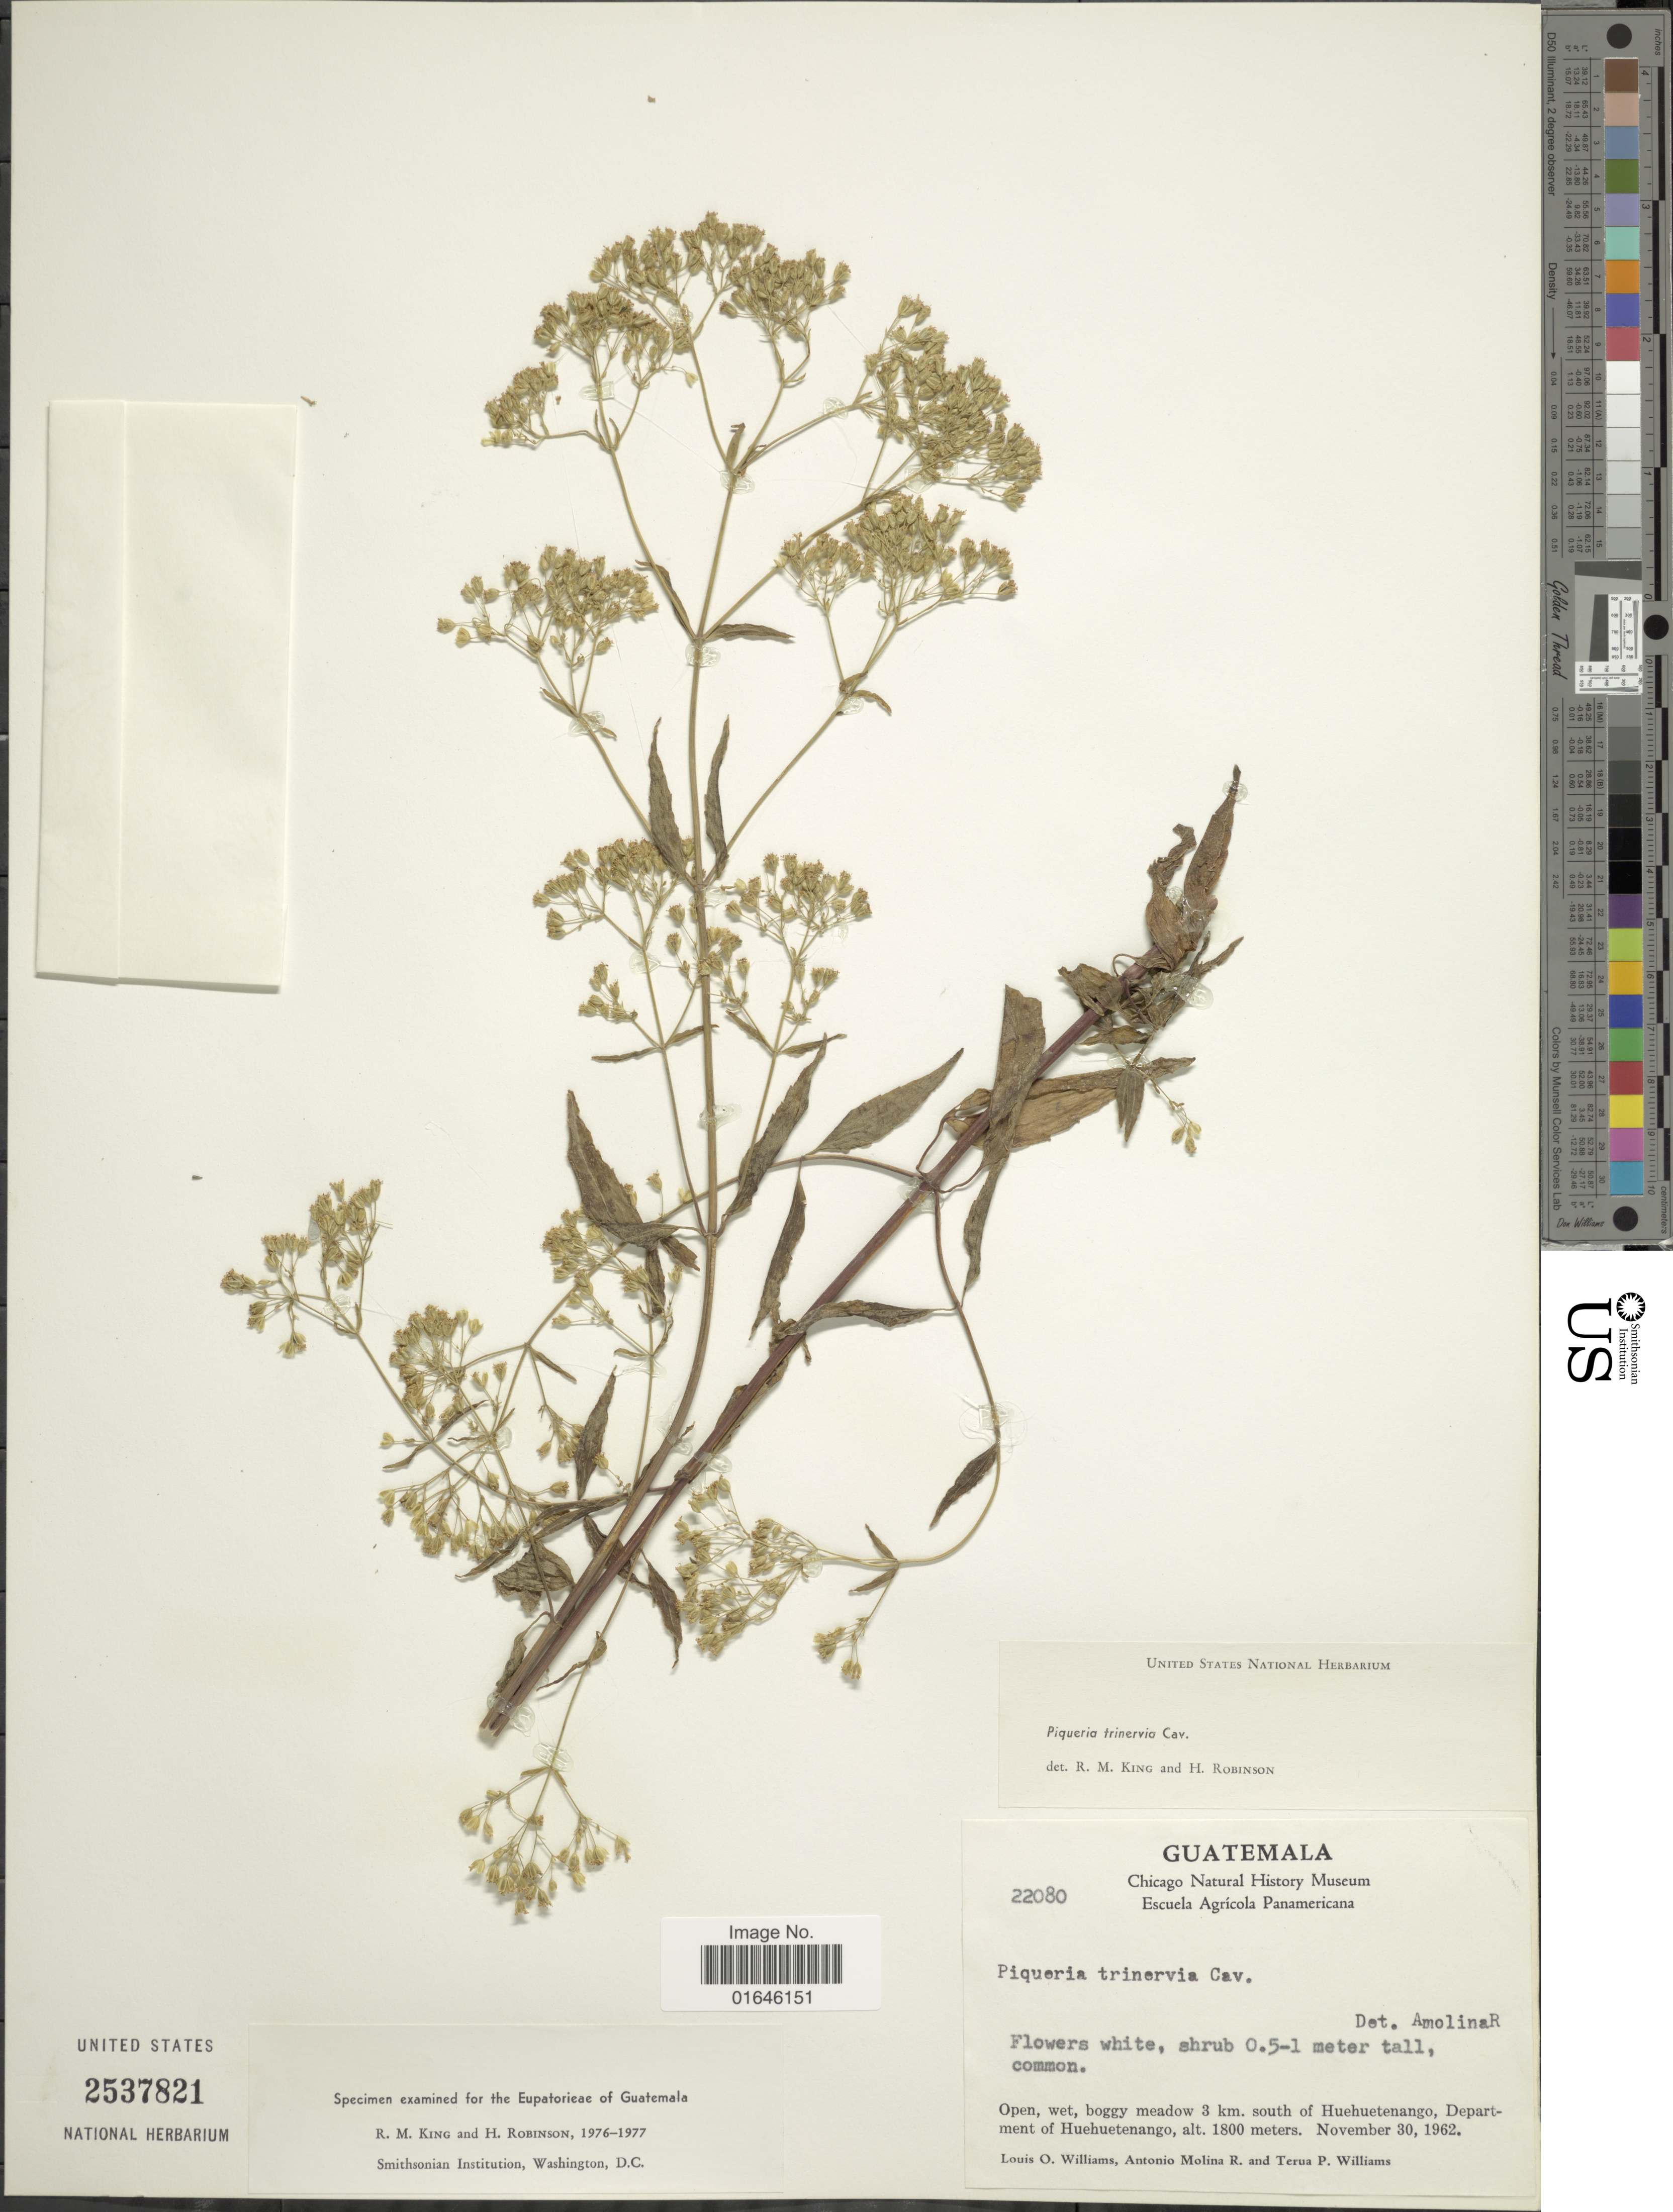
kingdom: Plantae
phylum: Tracheophyta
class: Magnoliopsida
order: Asterales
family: Asteraceae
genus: Piqueria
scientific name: Piqueria trinervia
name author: Cav.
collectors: L. O. Williams, A. Molina R. & T. P. Williams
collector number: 22080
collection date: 1962-11-30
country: Guatemala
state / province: Huehuetenango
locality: Boggy meadow 3 km. south of Huehuetenango, Department of Huehuetenango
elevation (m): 1800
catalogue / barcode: US 2537821